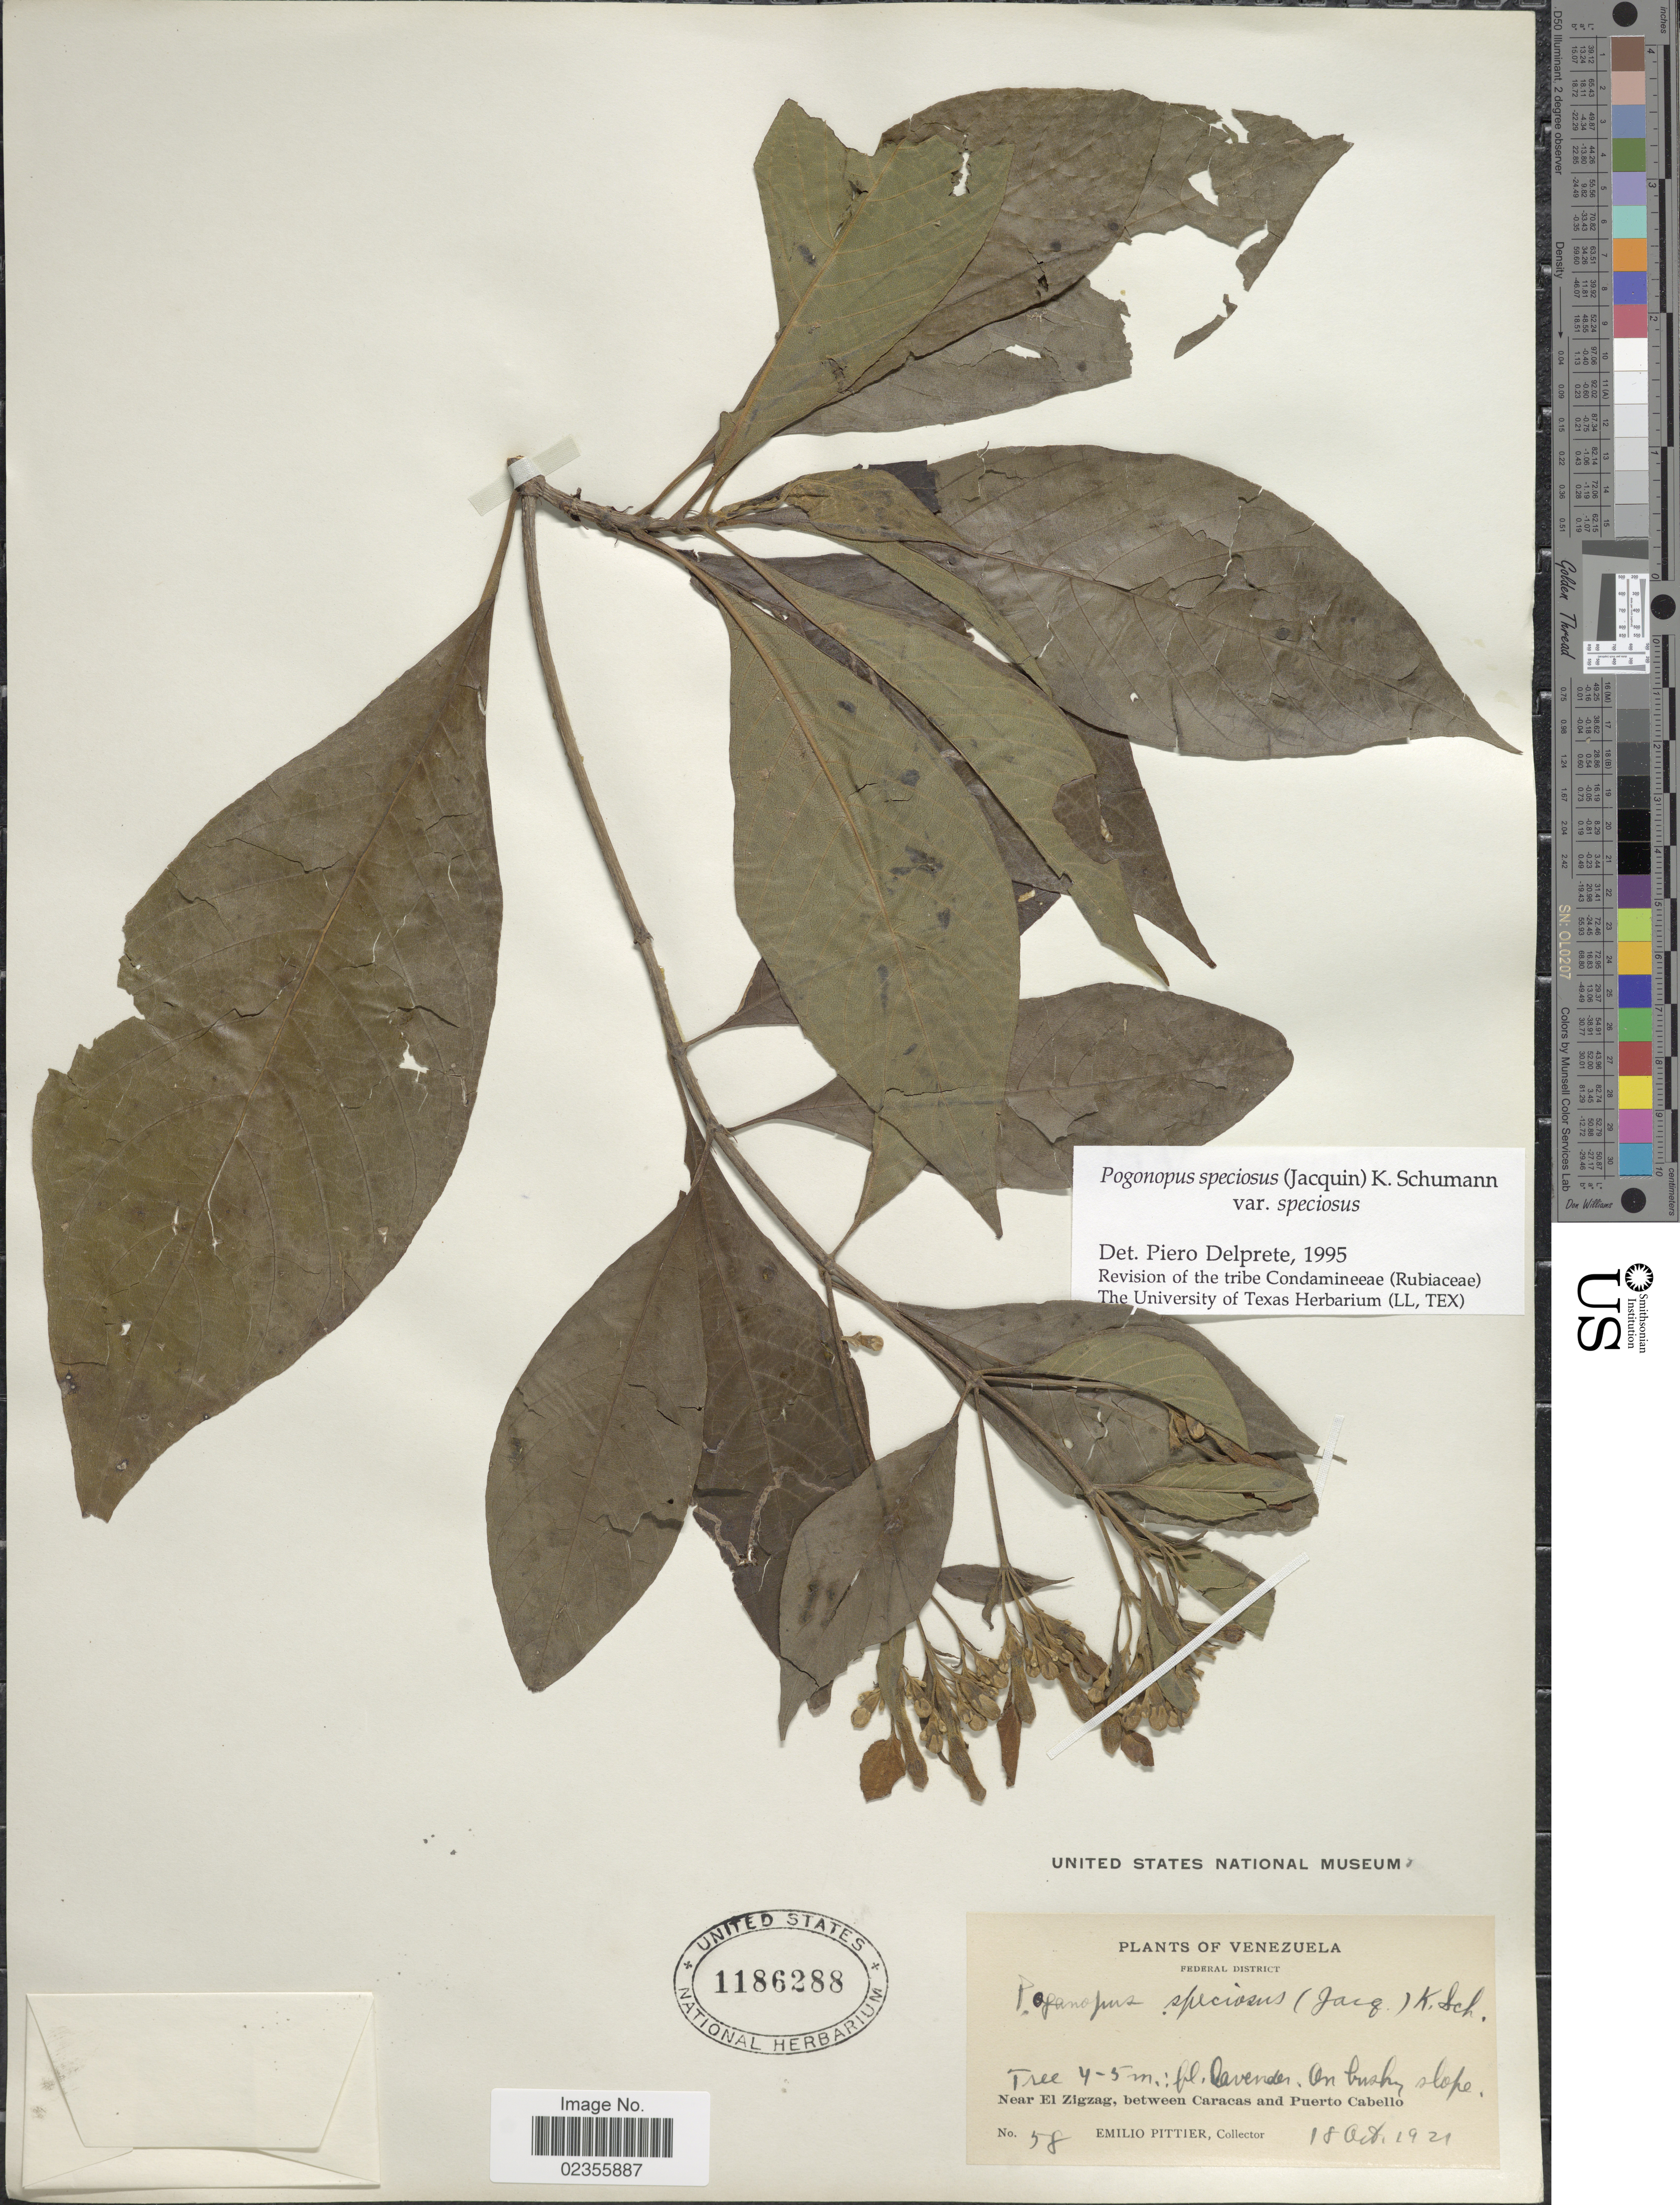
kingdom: Plantae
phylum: Tracheophyta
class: Magnoliopsida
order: Gentianales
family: Rubiaceae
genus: Pogonopus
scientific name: Pogonopus speciosus var. speciosus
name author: (Jacq.) K. Schum.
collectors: E. Pittier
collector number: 58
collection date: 1921-10-18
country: Venezuela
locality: Federal District. Near El Zigzag, between Caracas and Puerto Cabello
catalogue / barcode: US 1186288